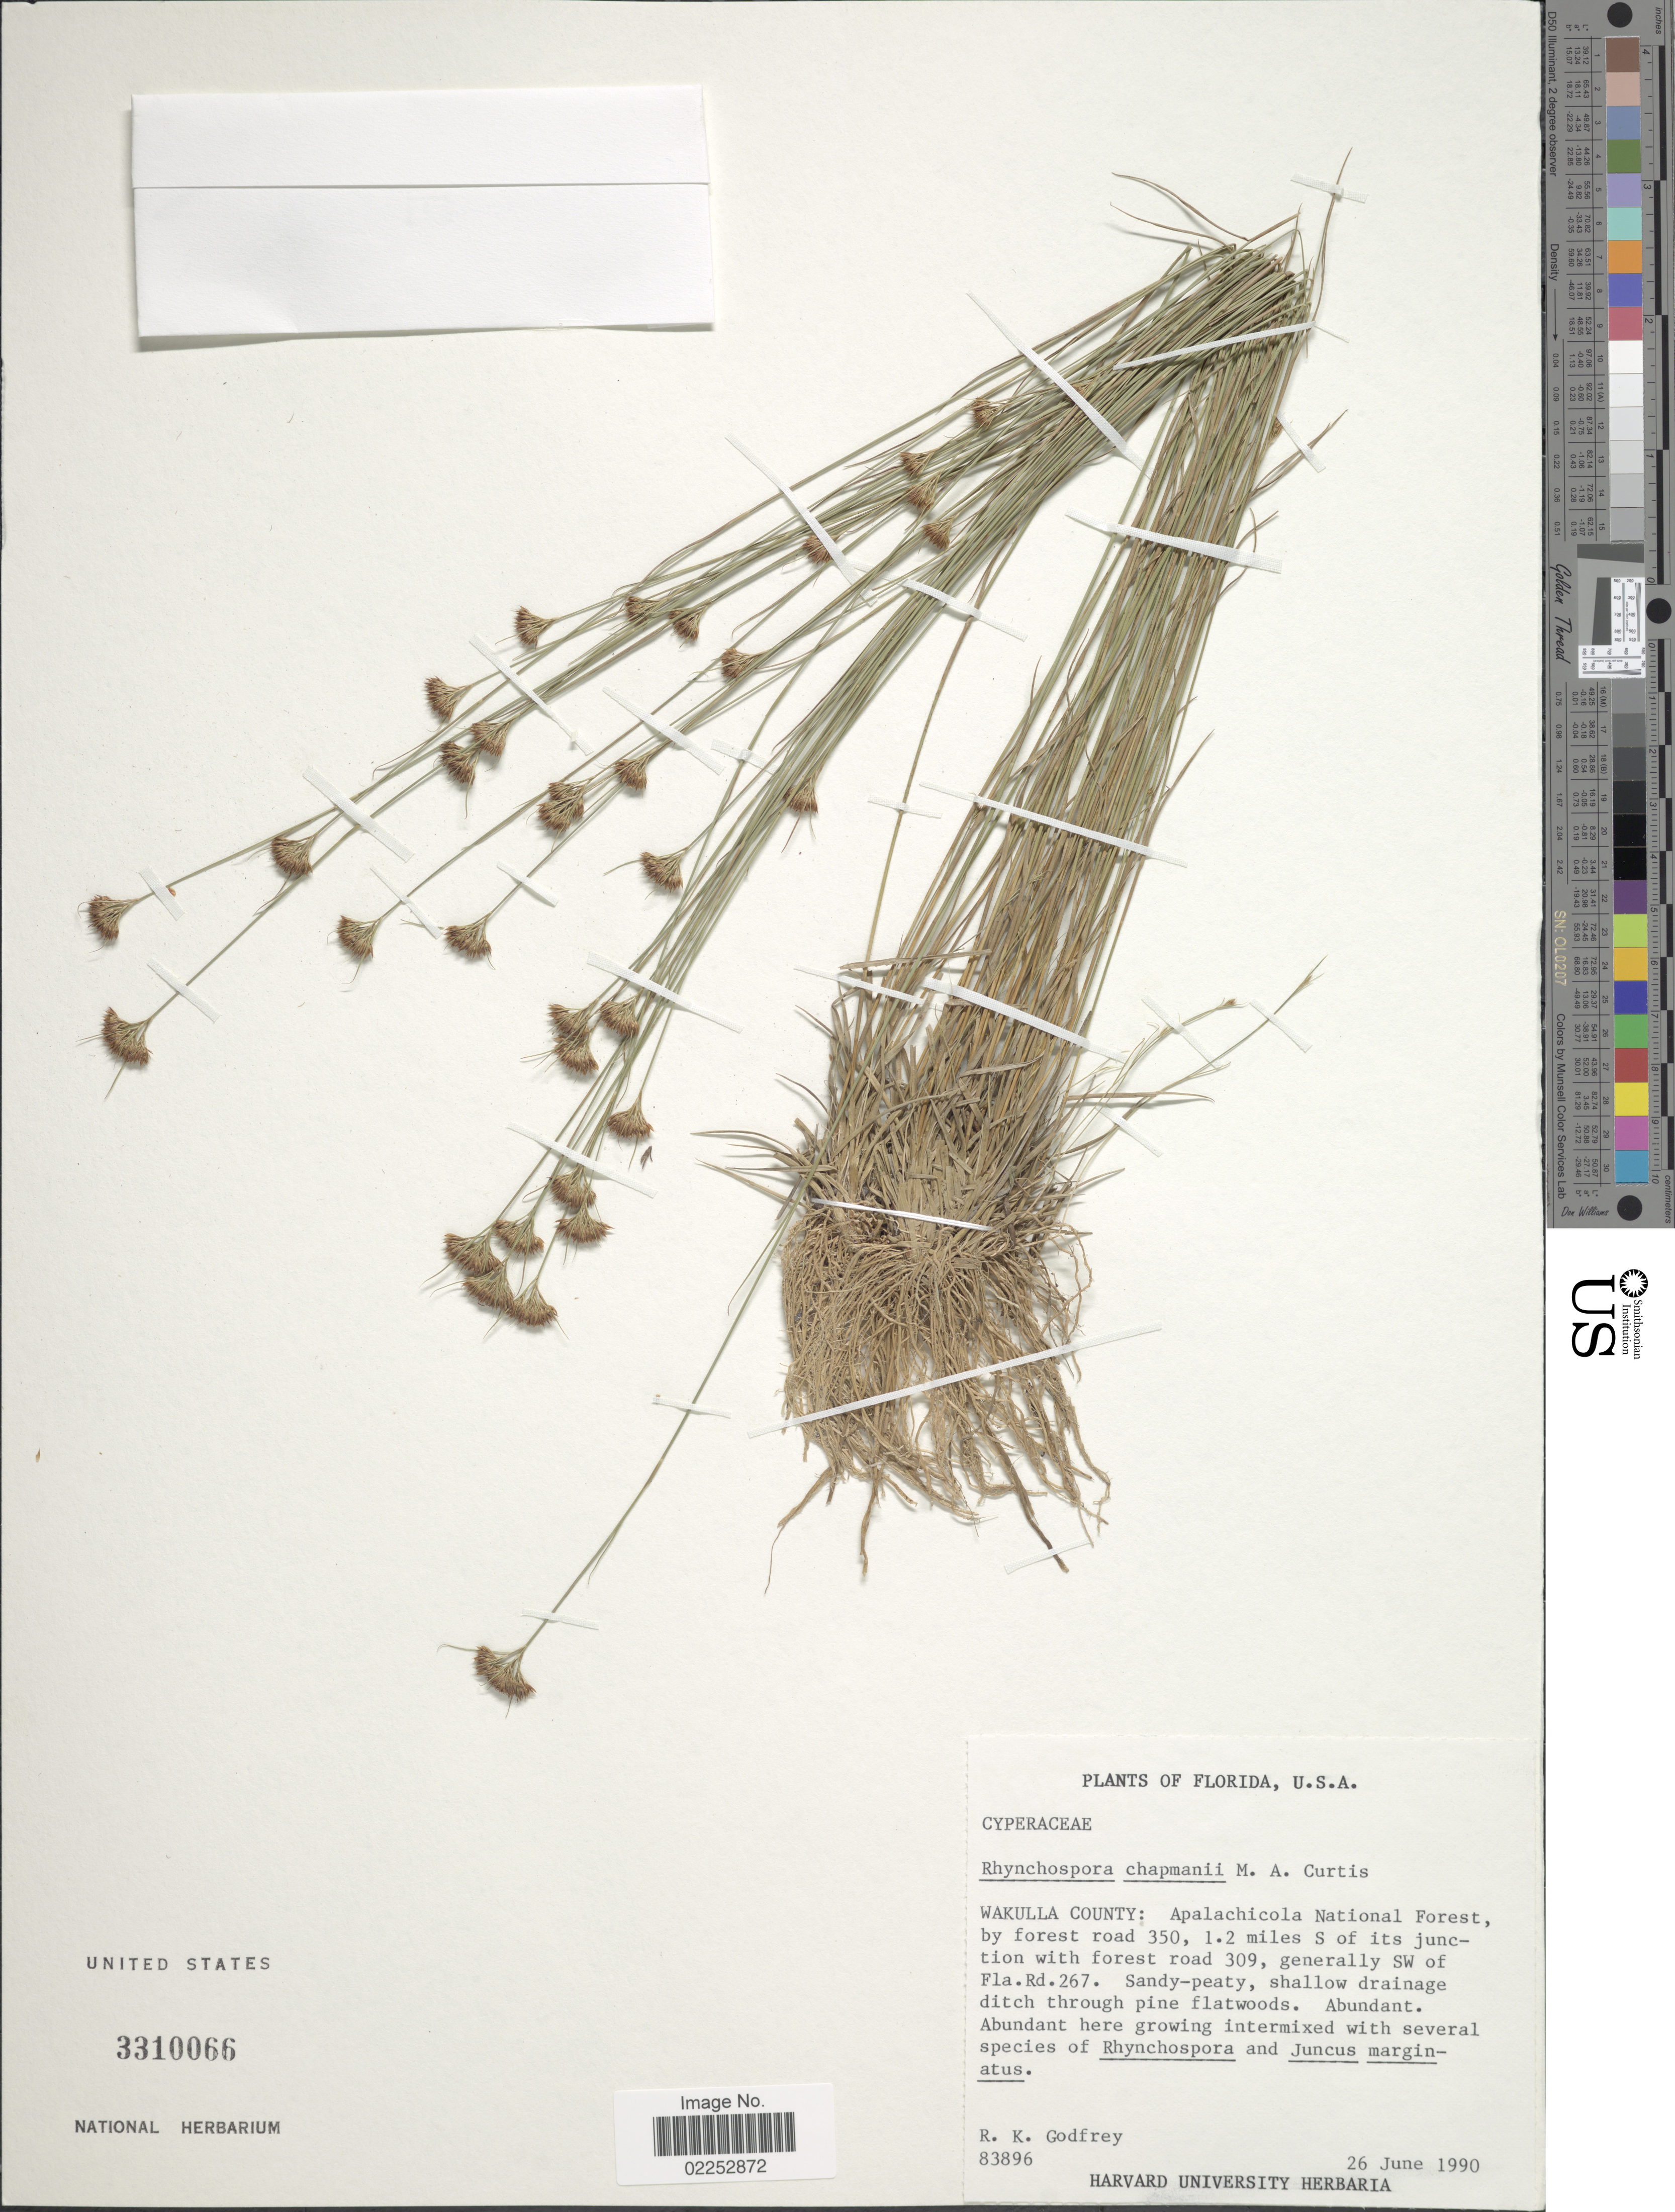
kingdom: Plantae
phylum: Tracheophyta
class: Liliopsida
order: Poales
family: Cyperaceae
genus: Rhynchospora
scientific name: Rhynchospora chapmanii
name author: M.A. Curtis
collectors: R. K. Godfrey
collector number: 83896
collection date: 1990-06-26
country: United States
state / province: Florida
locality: Wakulla County: Apalachicola National Forest, by forest road 350, 1.2 miles S of its junction with forest road 309, generally SW of Fla.Rd.267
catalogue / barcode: US 3310066